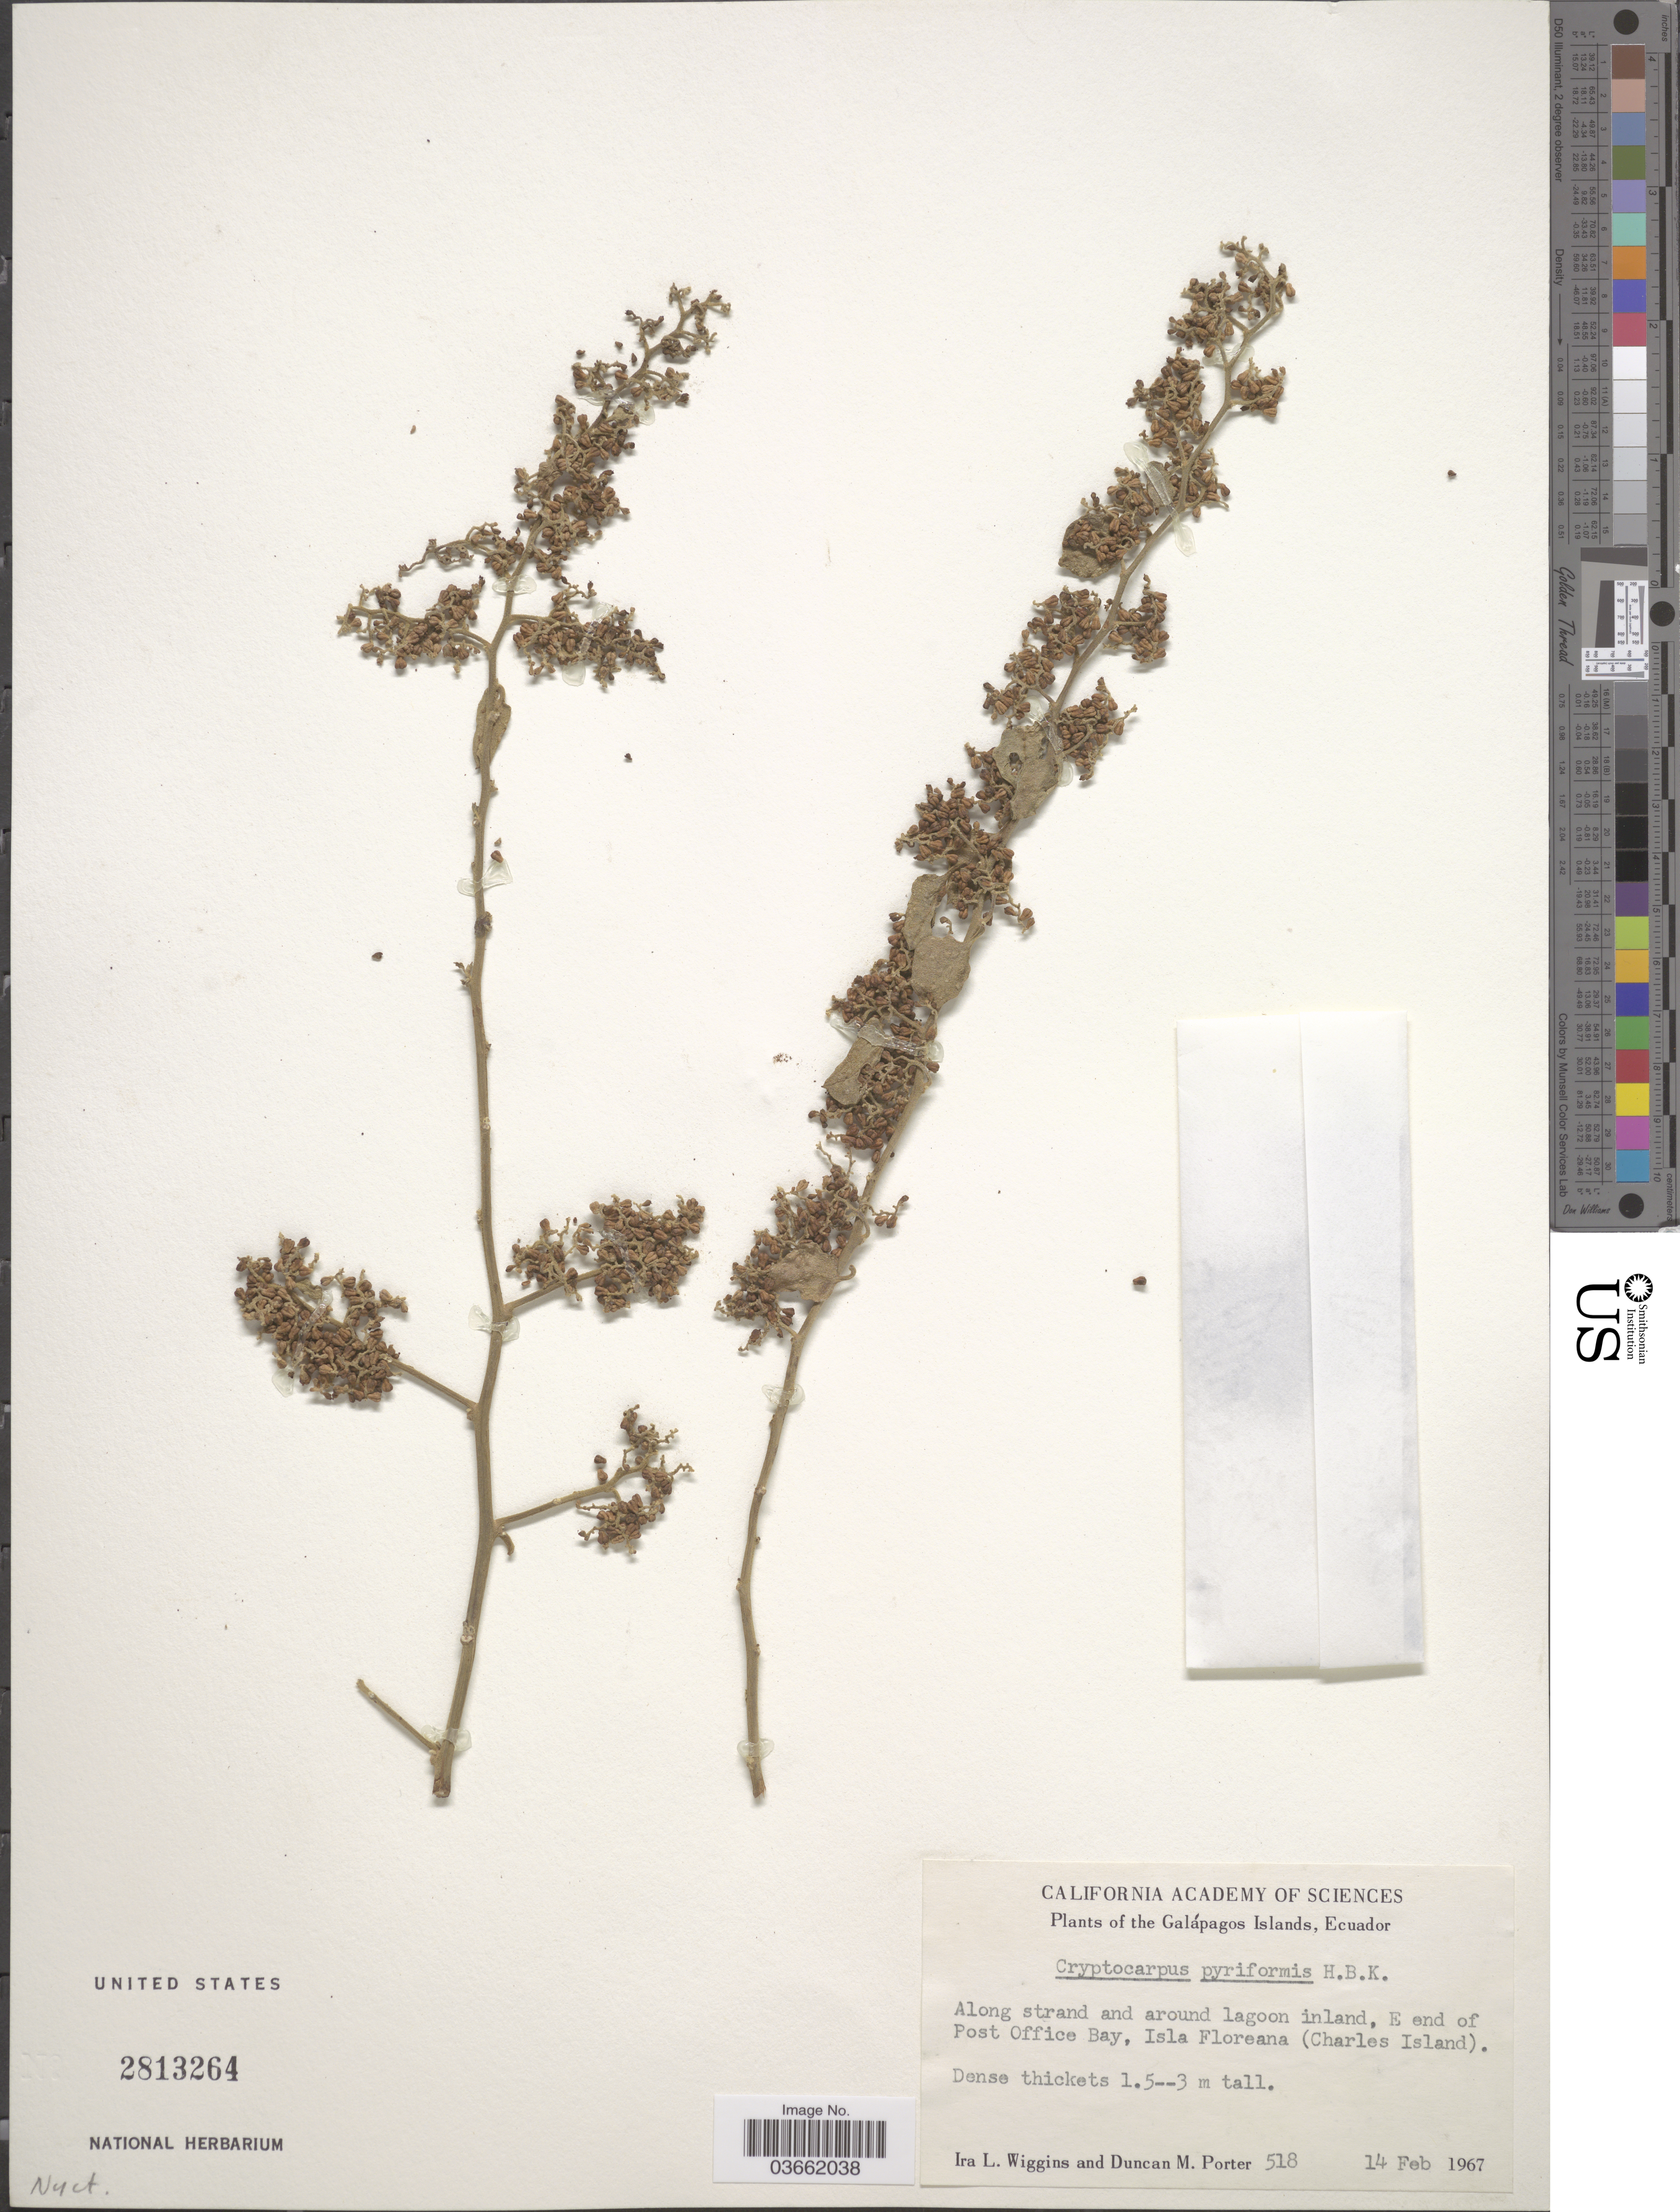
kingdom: Plantae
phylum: Tracheophyta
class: Magnoliopsida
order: Caryophyllales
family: Nyctaginaceae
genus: Cryptocarpus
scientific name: Cryptocarpus pyriformis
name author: Kunth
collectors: I. L. Wiggins & D. Porter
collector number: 518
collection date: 1967-02-14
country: Ecuador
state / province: Colón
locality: The Galápagos Islands. Along strand and around lagoon inland, E end of Post Office Bay, Isla Floreana (Charles Island).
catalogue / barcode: US 2813264